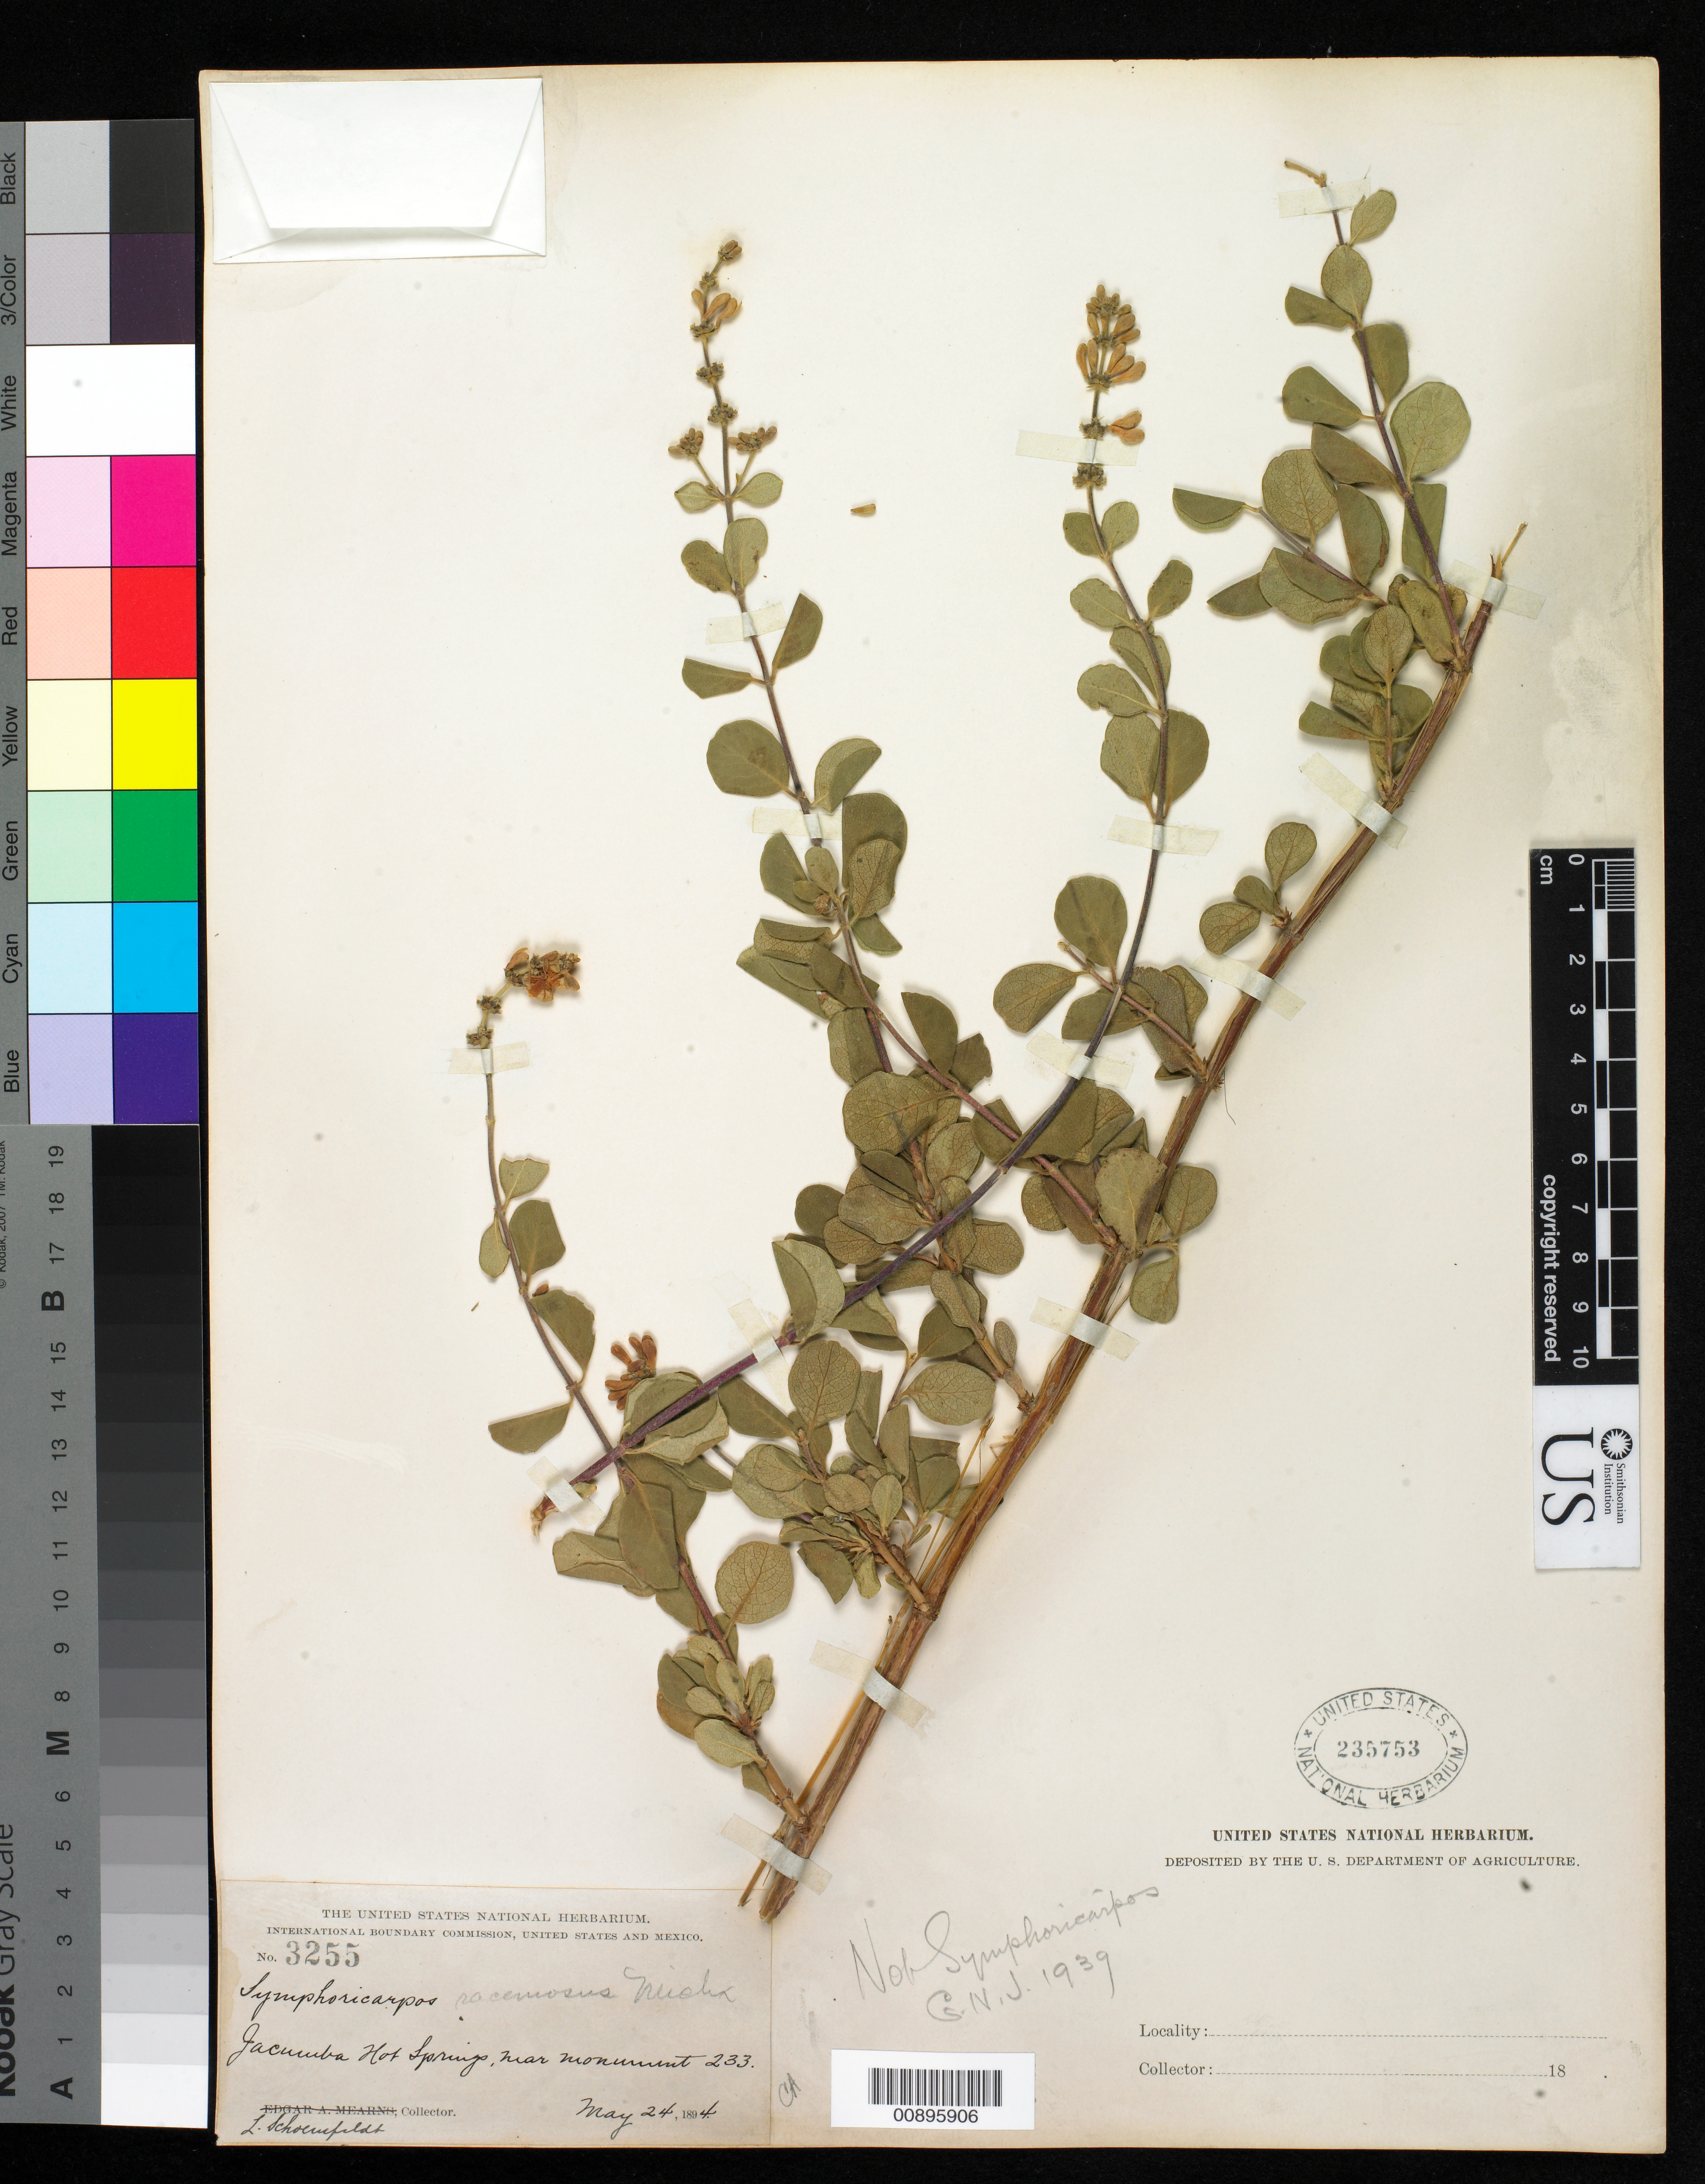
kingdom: Plantae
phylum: Tracheophyta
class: Magnoliopsida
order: Dipsacales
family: Caprifoliaceae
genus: Symphoricarpos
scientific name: Symphoricarpos sp.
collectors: L. Schoenfeldt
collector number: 3255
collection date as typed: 24 May 1894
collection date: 1894-05-24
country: United States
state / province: California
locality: Jacumba Hot Springs, near Monument 233.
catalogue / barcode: US 235753